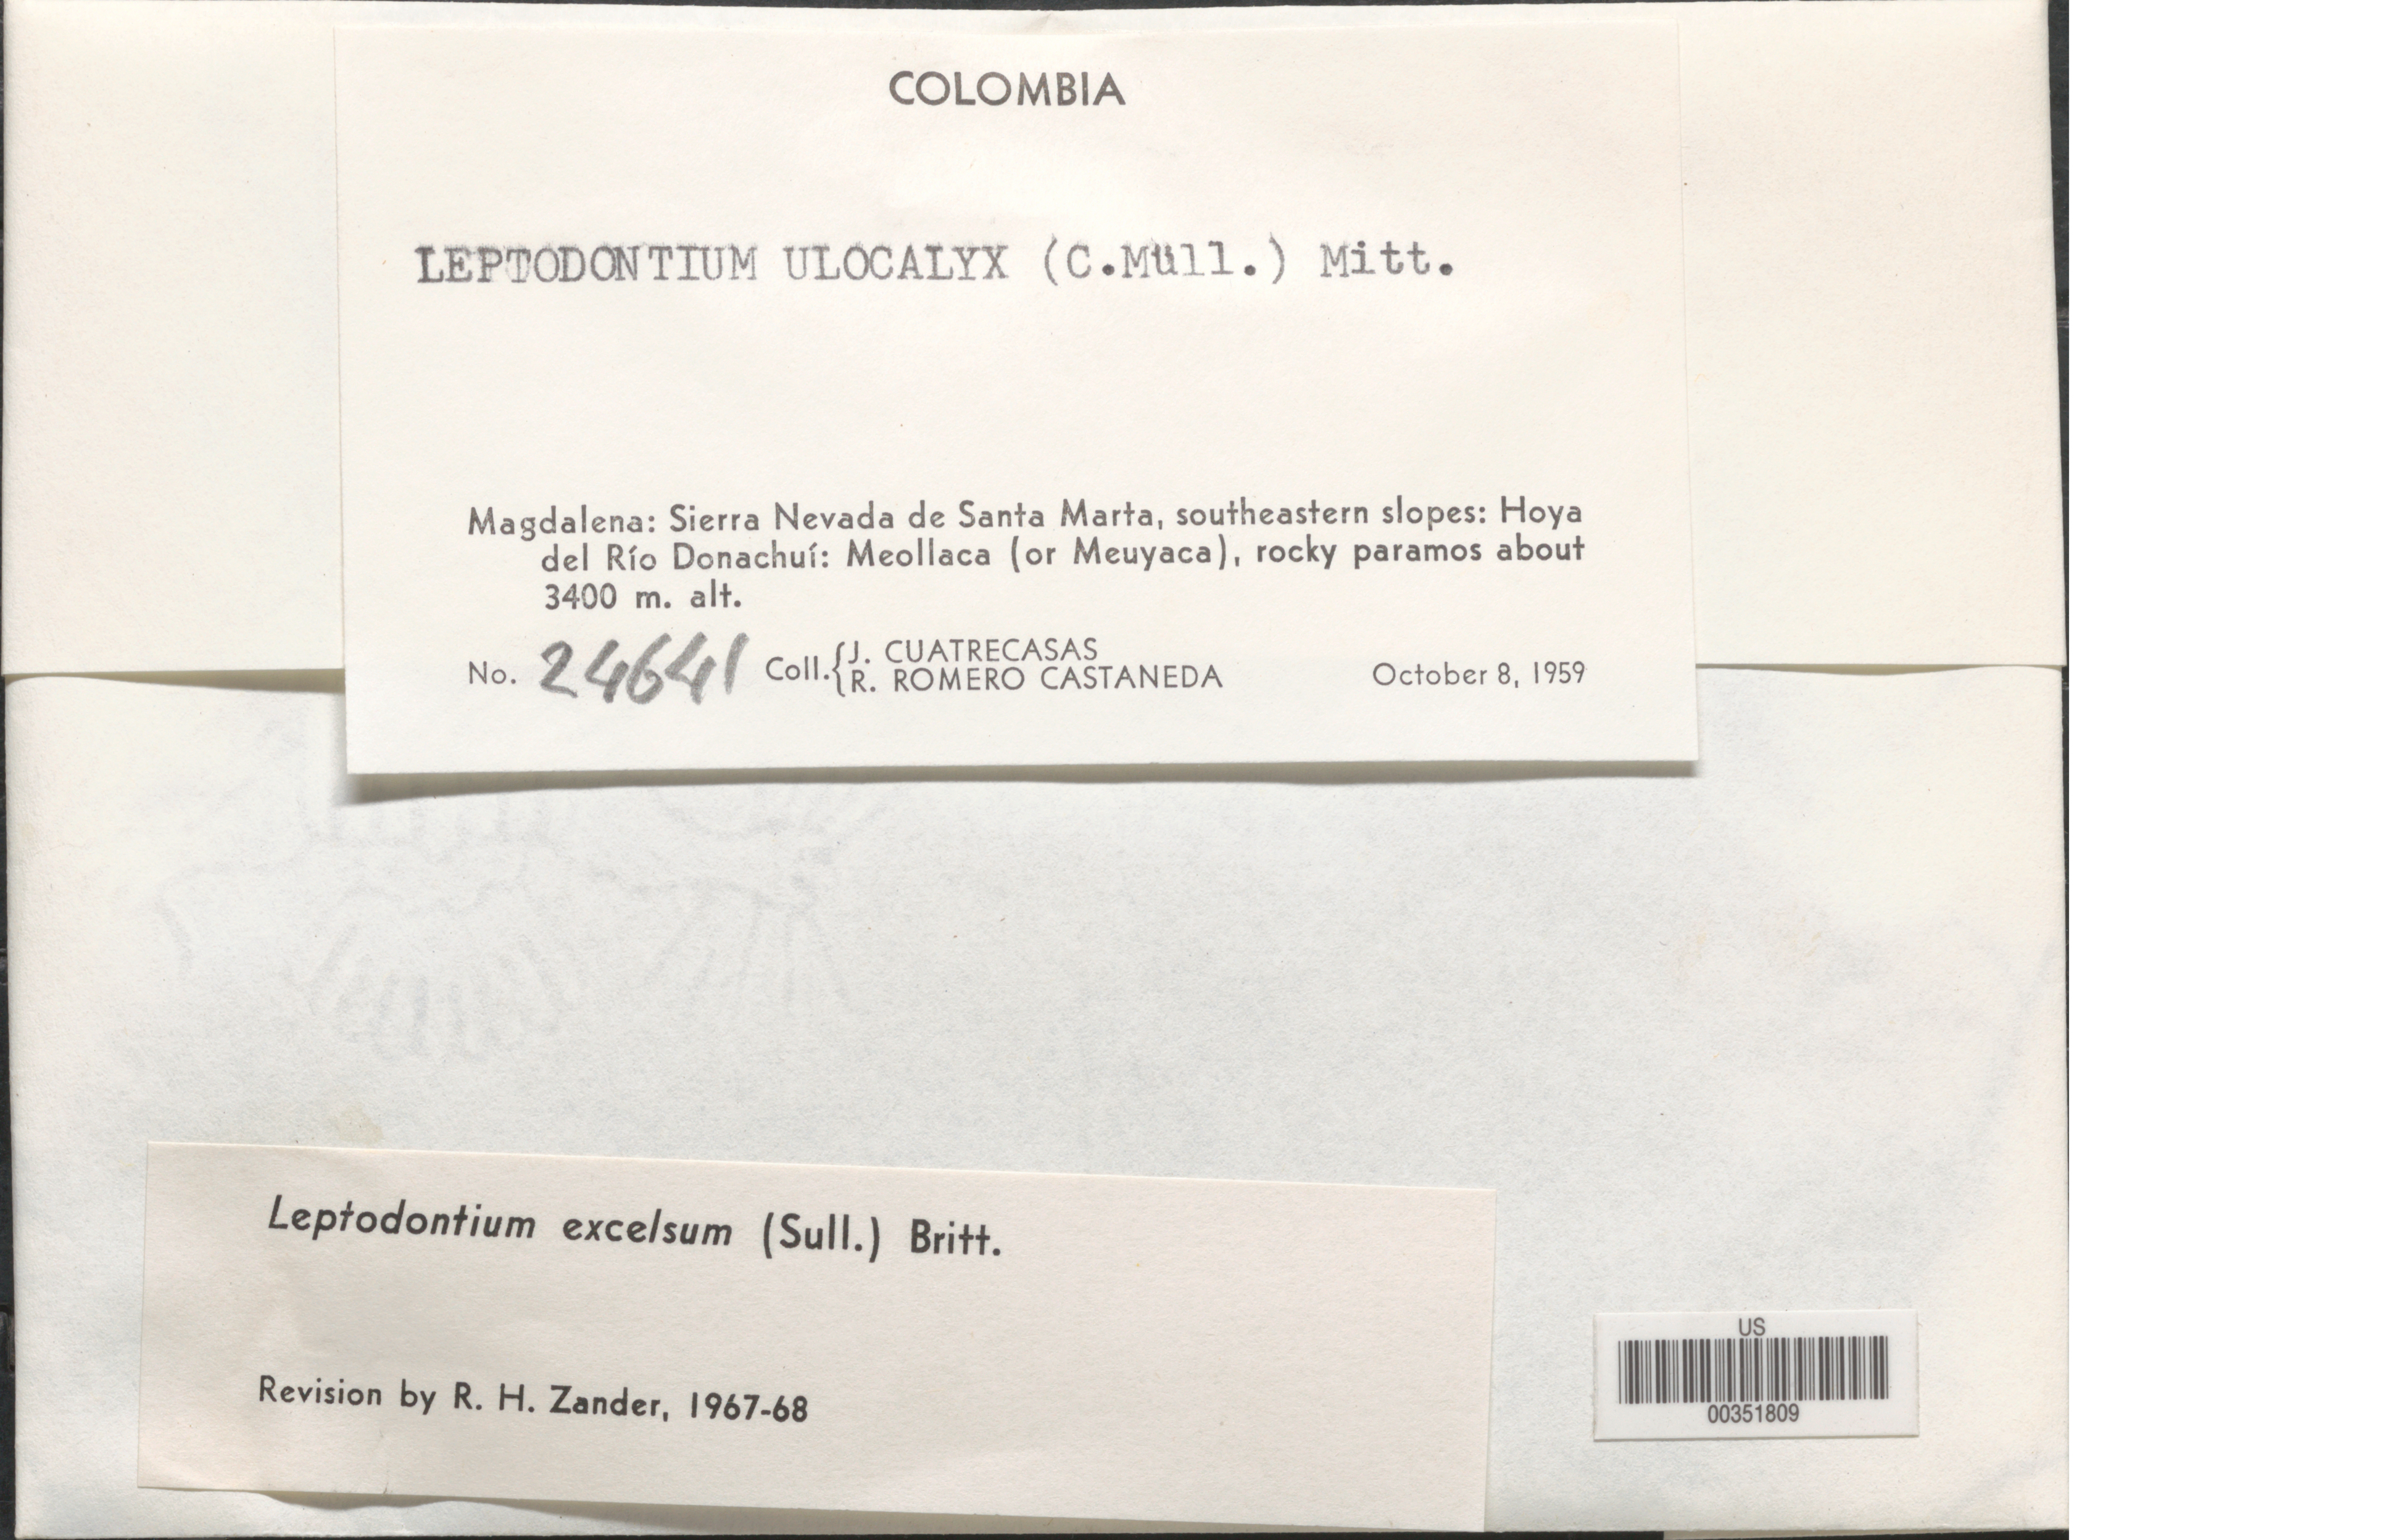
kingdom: Plantae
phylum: Bryophyta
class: Bryopsida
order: Pottiales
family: Pottiaceae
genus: Leptodontium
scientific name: Leptodontium excelsum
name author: (Sull.) Britton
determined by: Zander, --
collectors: J. Cuatrecasas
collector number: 24641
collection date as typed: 08 Oct 1959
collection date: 1959-10-08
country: Colombia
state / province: Magdalena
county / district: Santa Marta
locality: Hoya Rio Donachi, Meollaca (Meuyaca)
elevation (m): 3400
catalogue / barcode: US 351809